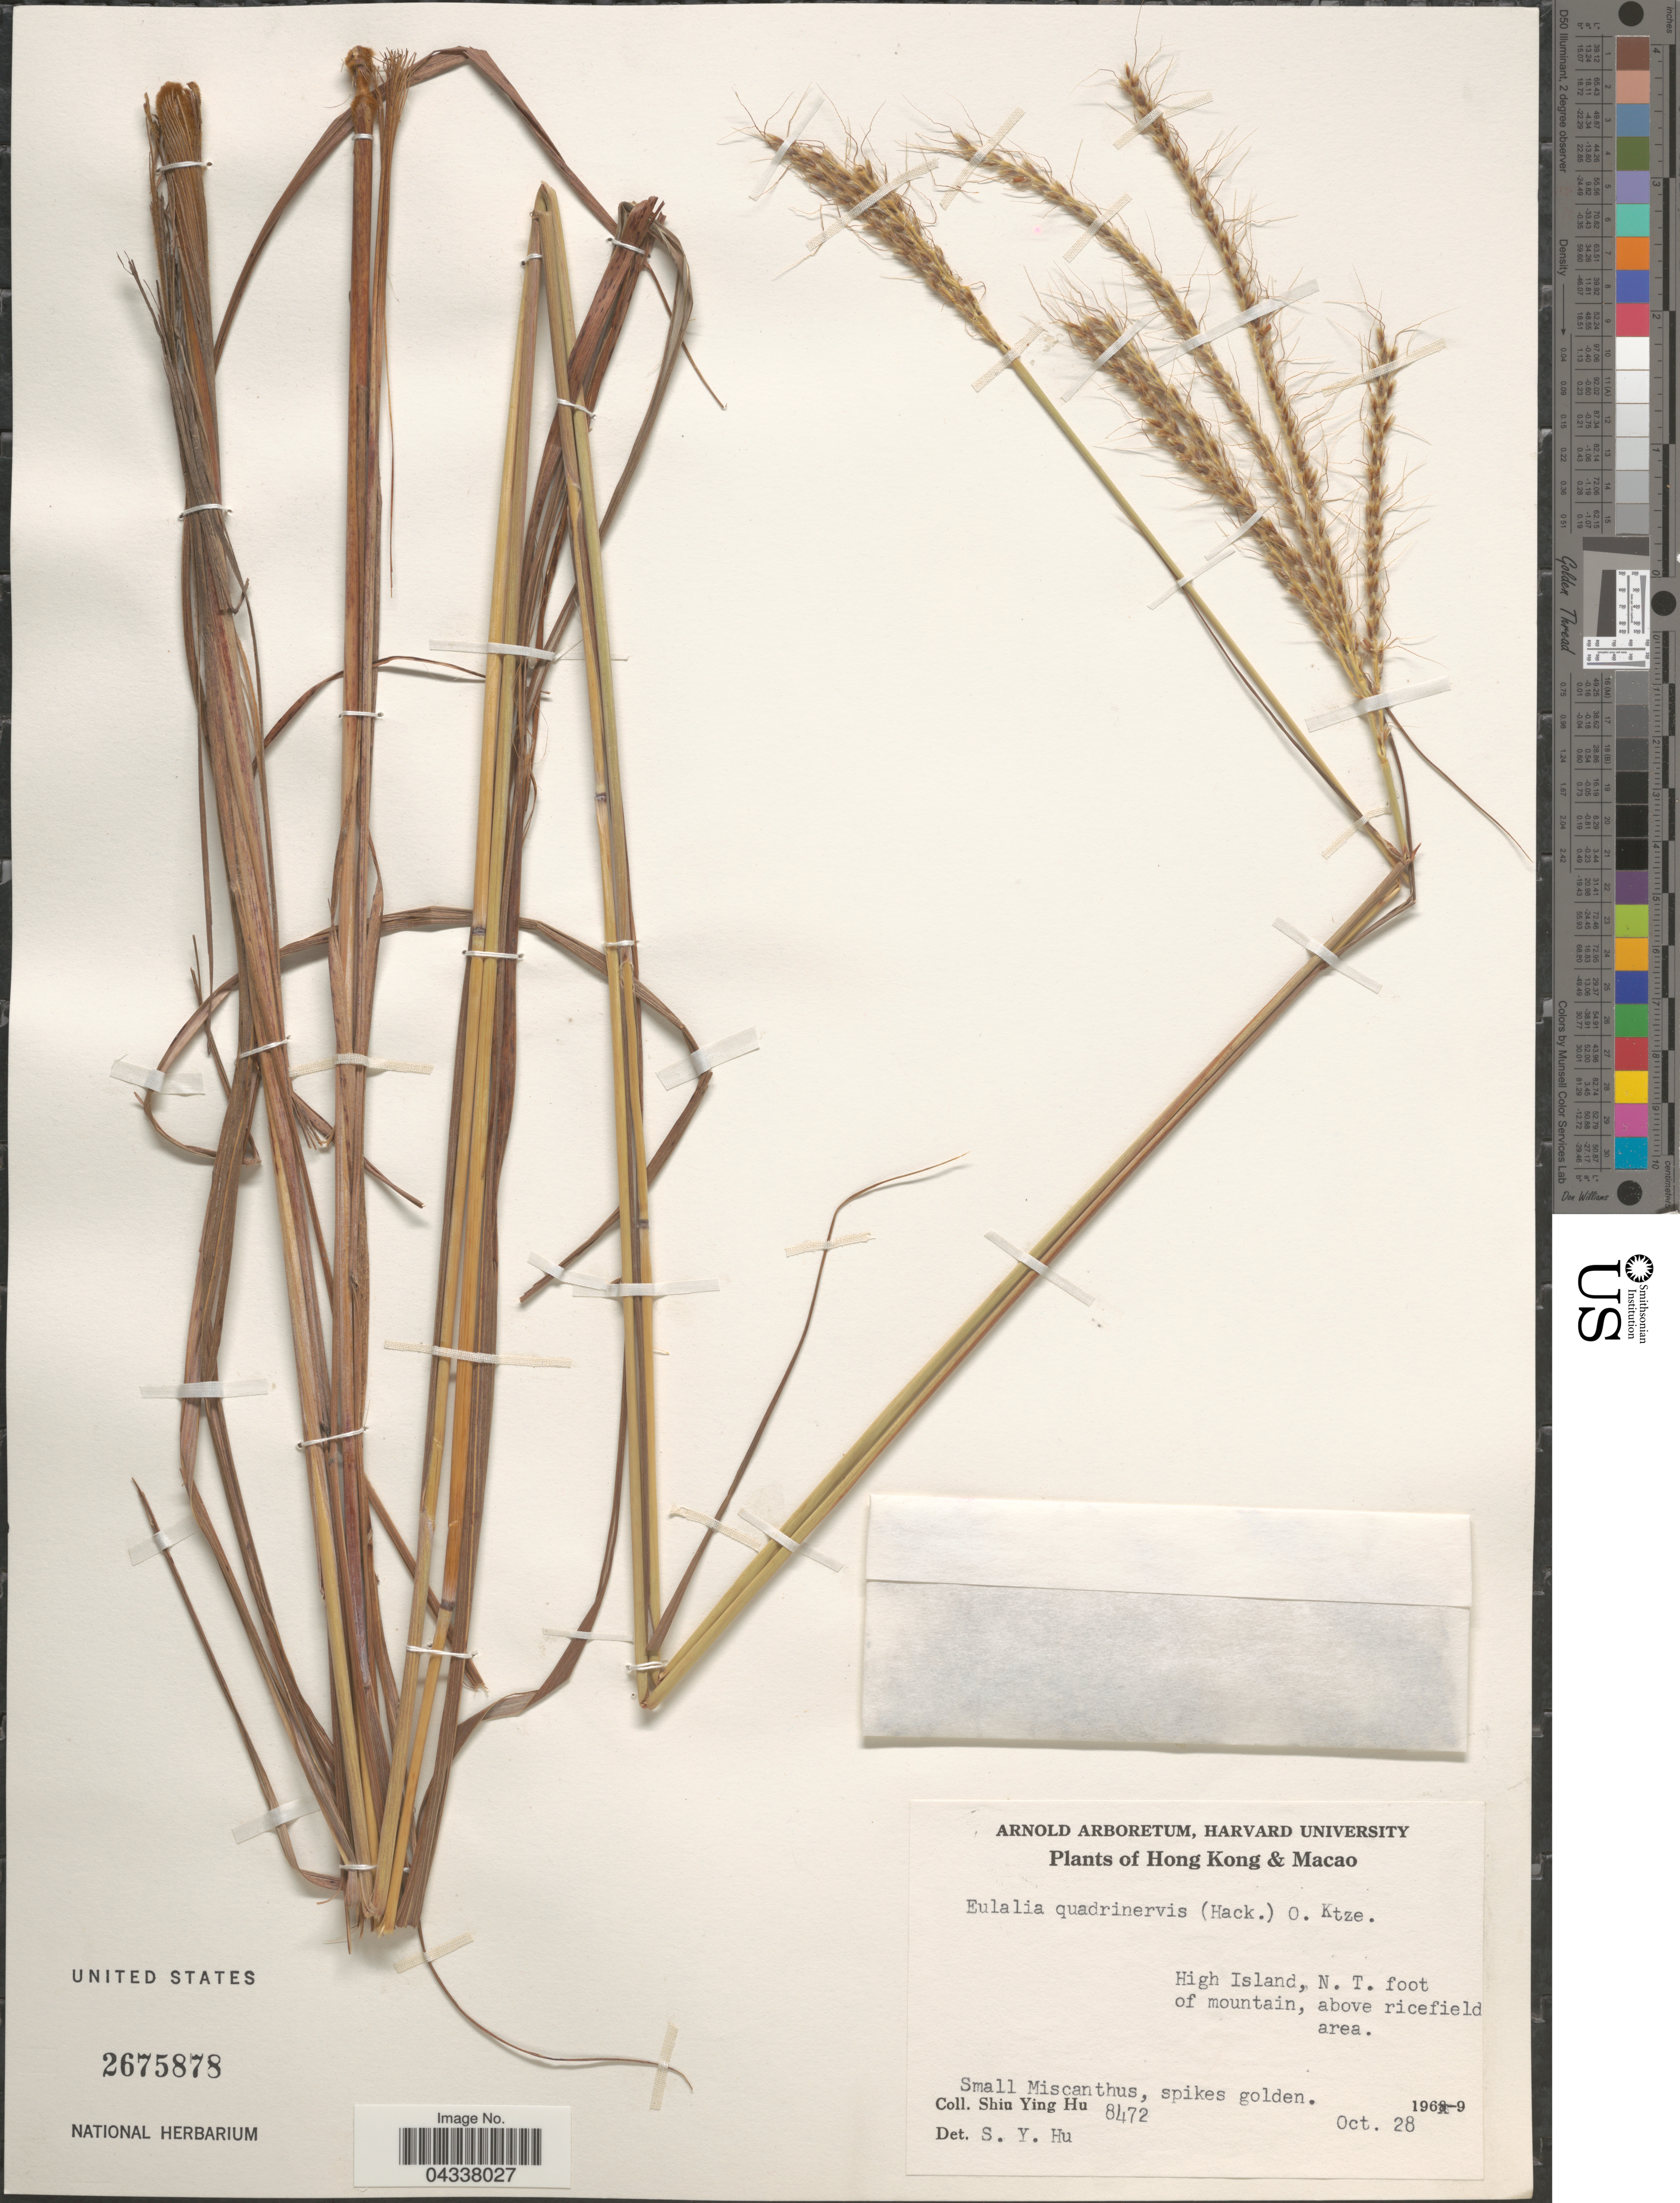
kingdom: Plantae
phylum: Tracheophyta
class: Liliopsida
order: Poales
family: Poaceae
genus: Pseudopogonatherum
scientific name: Pseudopogonatherum quadrinerve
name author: (Hack.) Ohwi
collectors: S. Y. Hu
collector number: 8472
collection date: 1969-10-28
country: China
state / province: Hong Kong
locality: Hong Kong & Macao. High Island, N.T. foot of mountain, above ricefield area.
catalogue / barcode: US 2675878